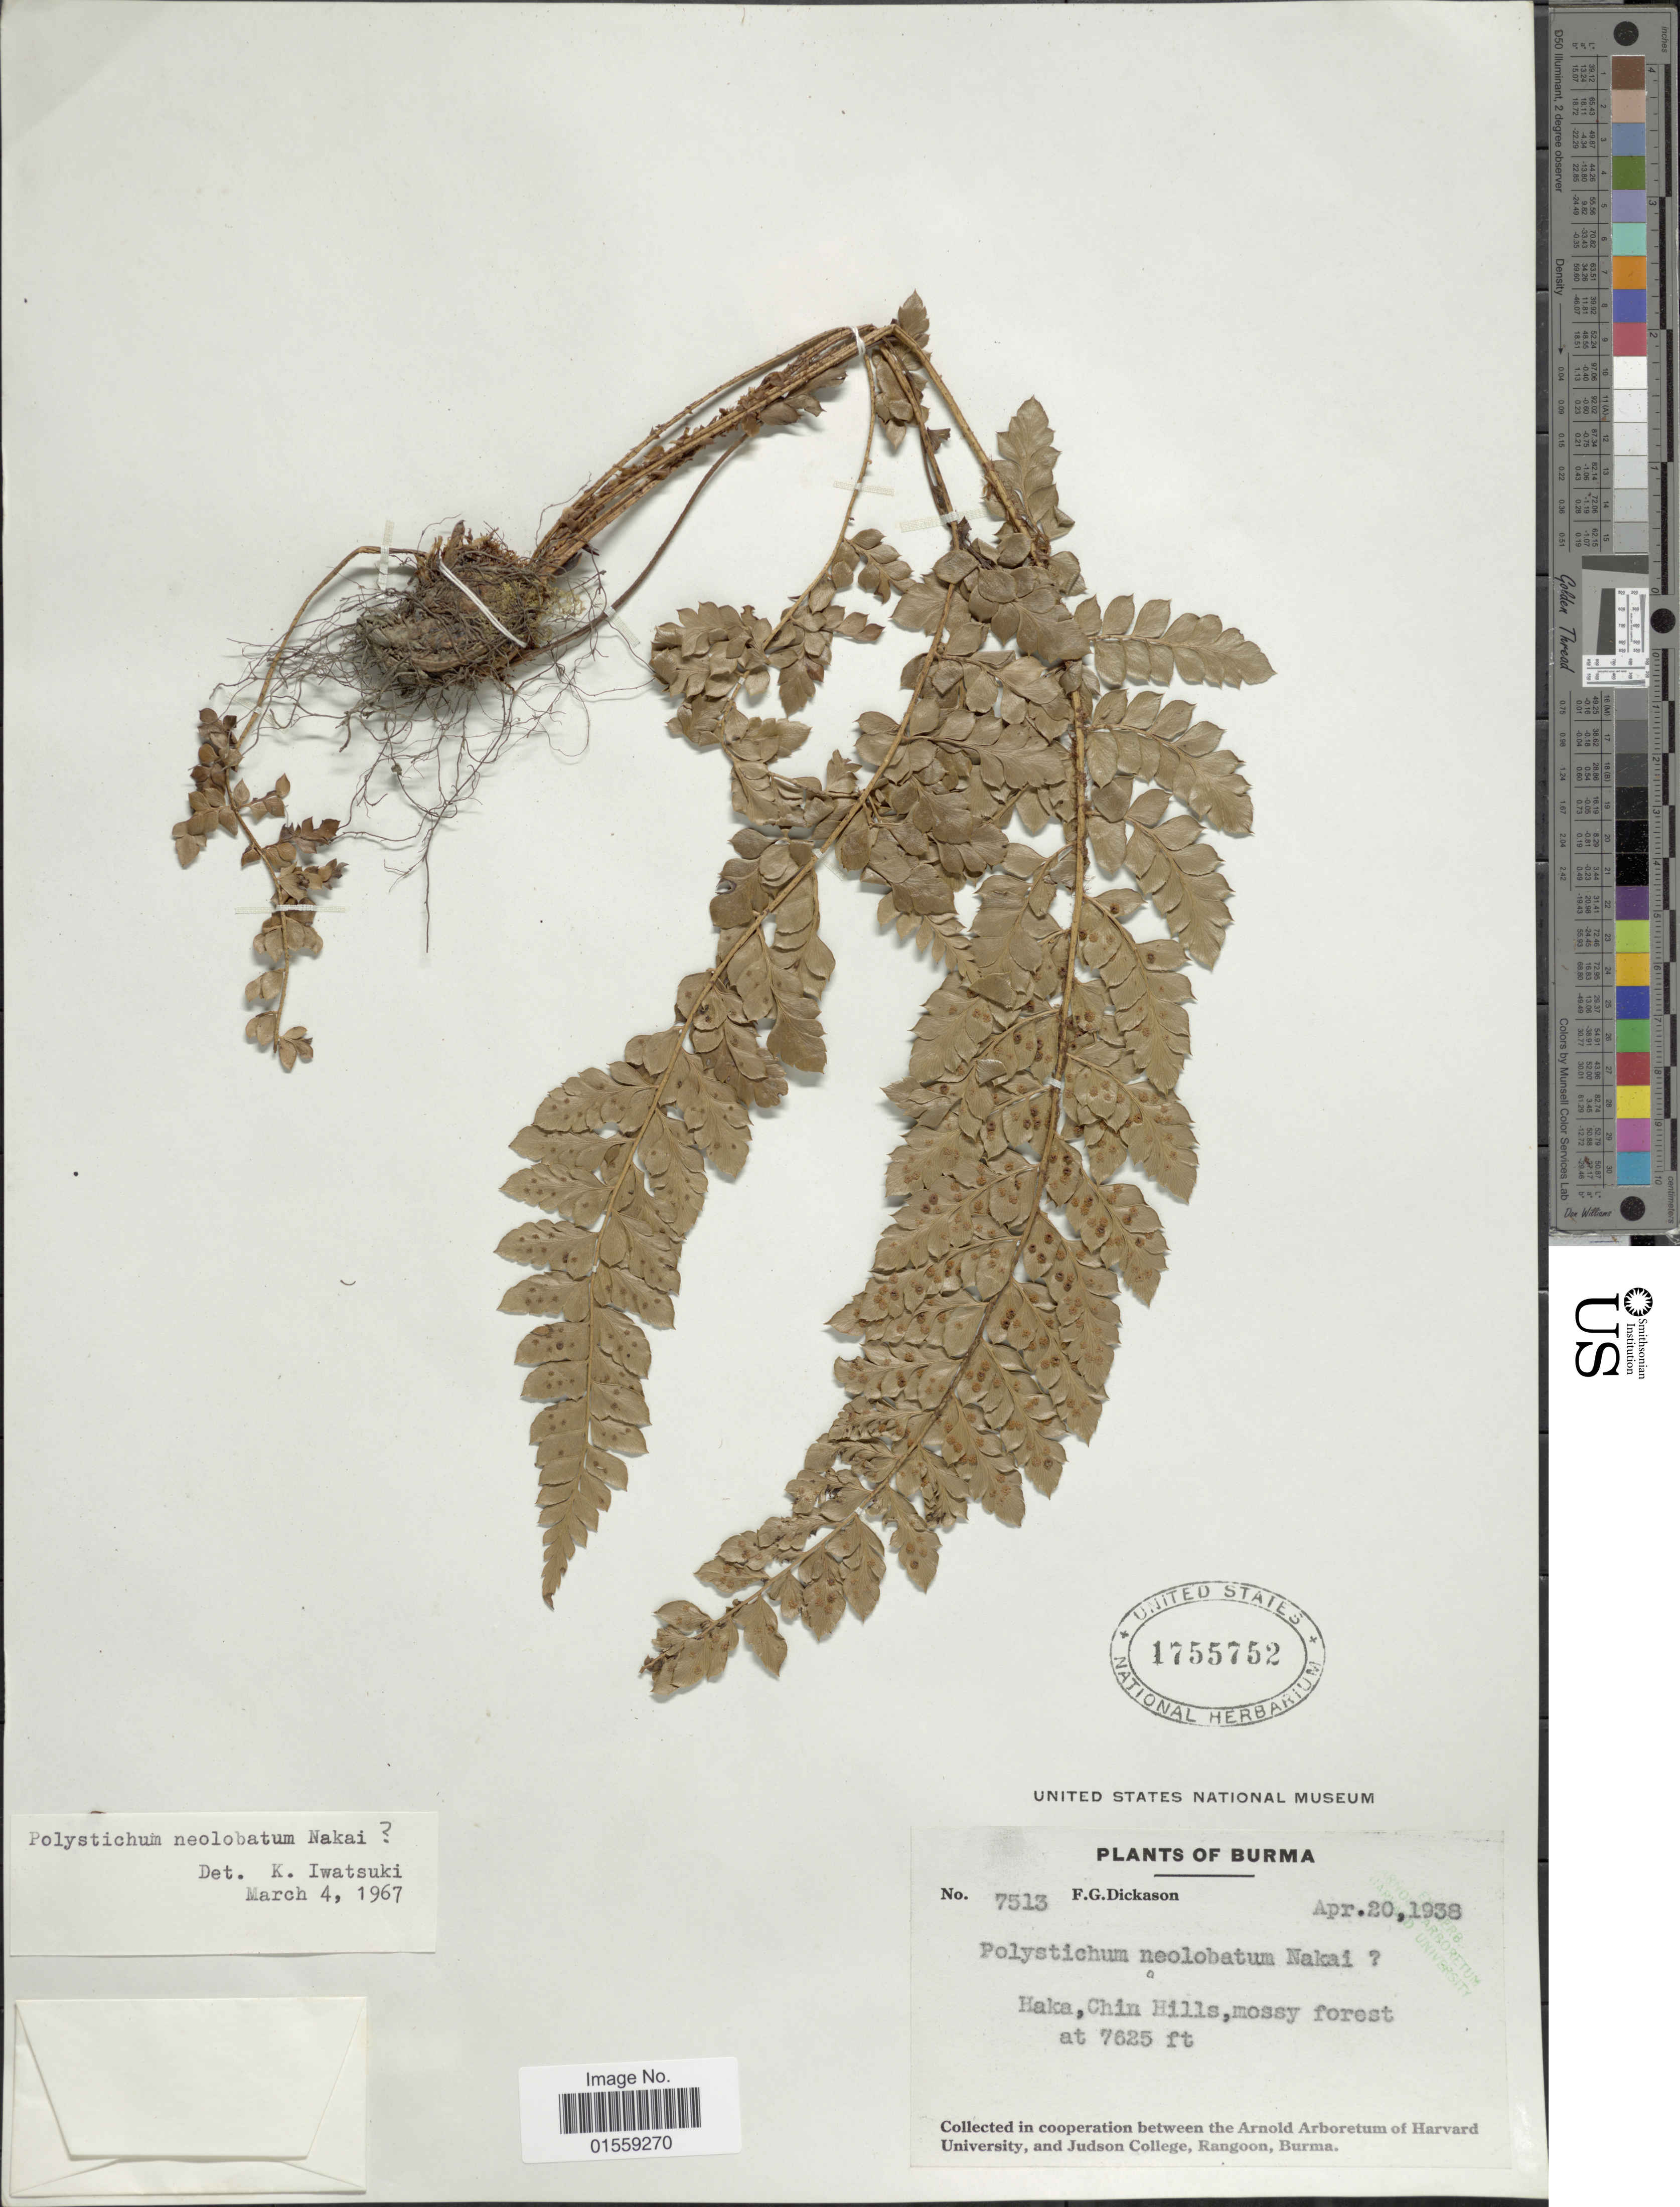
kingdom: Plantae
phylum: Tracheophyta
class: Polypodiopsida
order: Polypodiales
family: Dryopteridaceae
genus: Polystichum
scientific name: Polystichum neolobatum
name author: Nakai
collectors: F. Dickason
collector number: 7513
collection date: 1938-04-20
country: Myanmar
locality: Burma, Haka, Chin Hills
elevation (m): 2324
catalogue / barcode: US 1755752